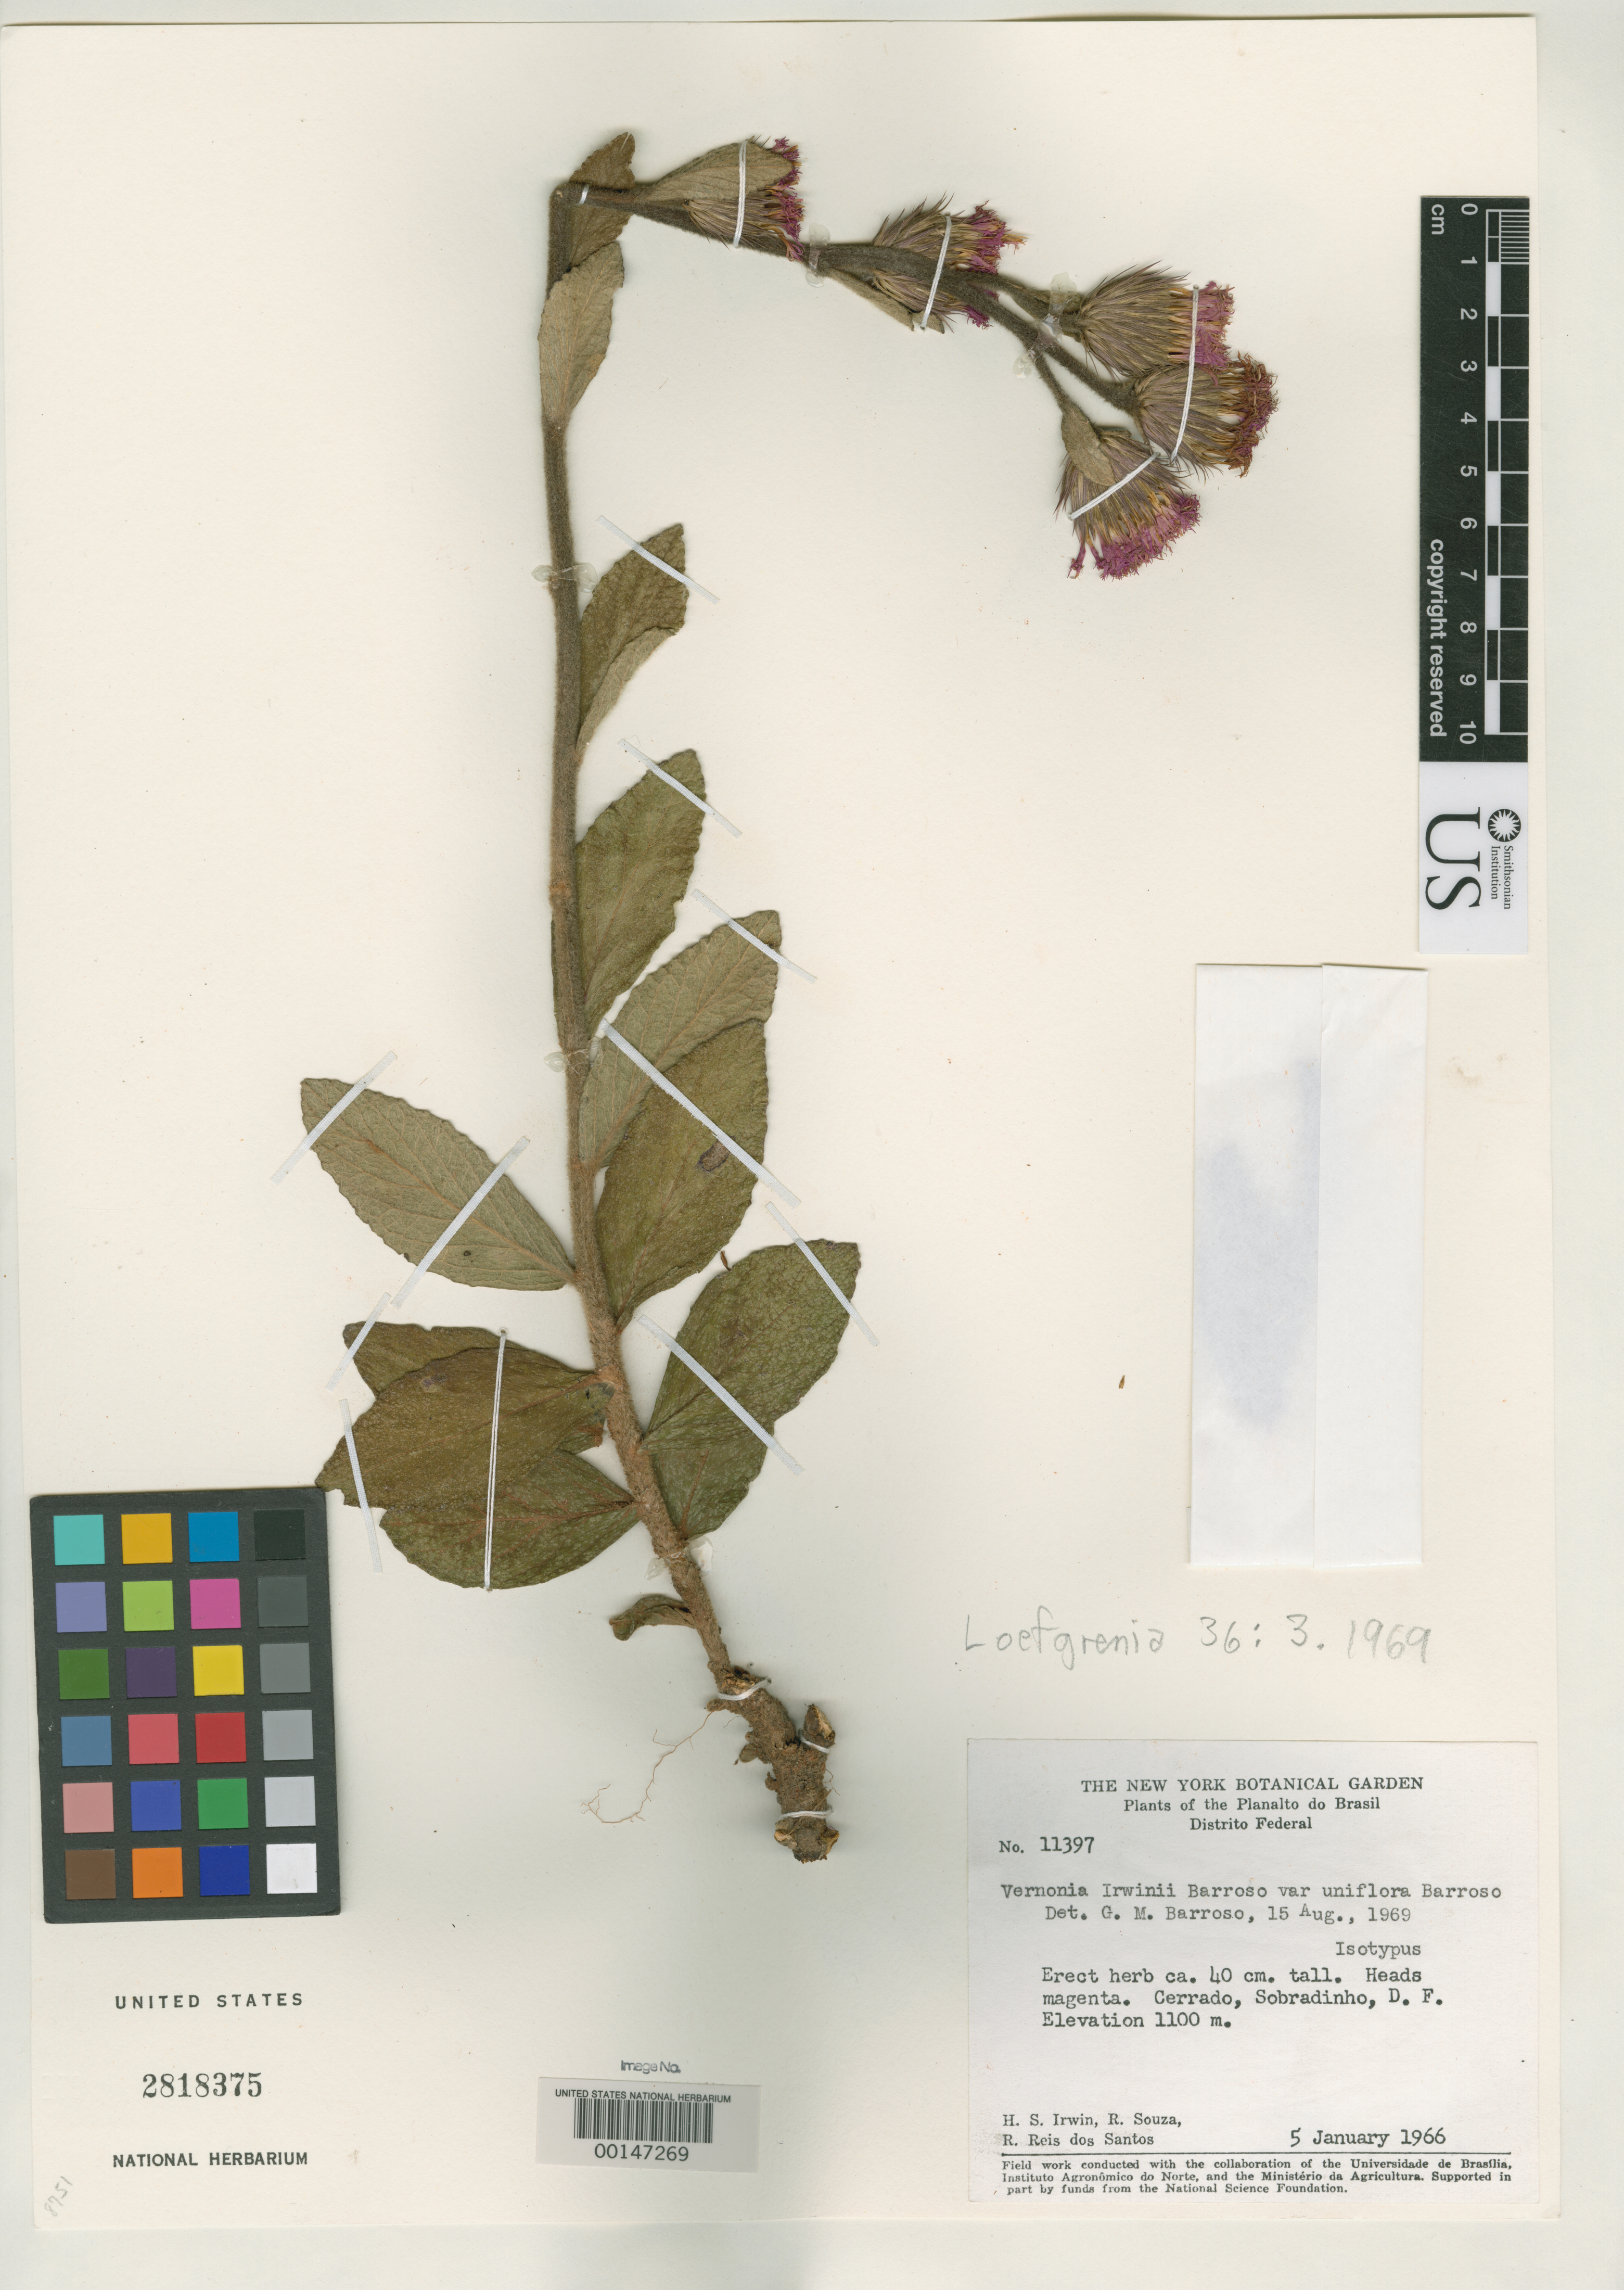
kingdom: Plantae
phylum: Tracheophyta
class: Magnoliopsida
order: Asterales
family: Asteraceae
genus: Vernonia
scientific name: Vernonia irwinii var. uniflora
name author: G.M. Barroso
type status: Isotype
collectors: H. Irwin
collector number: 11397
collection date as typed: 05 Jan 1966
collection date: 1966-01-05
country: Brazil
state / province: Distrito Federal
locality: Cerrado, Sobradinho.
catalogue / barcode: US 2818375